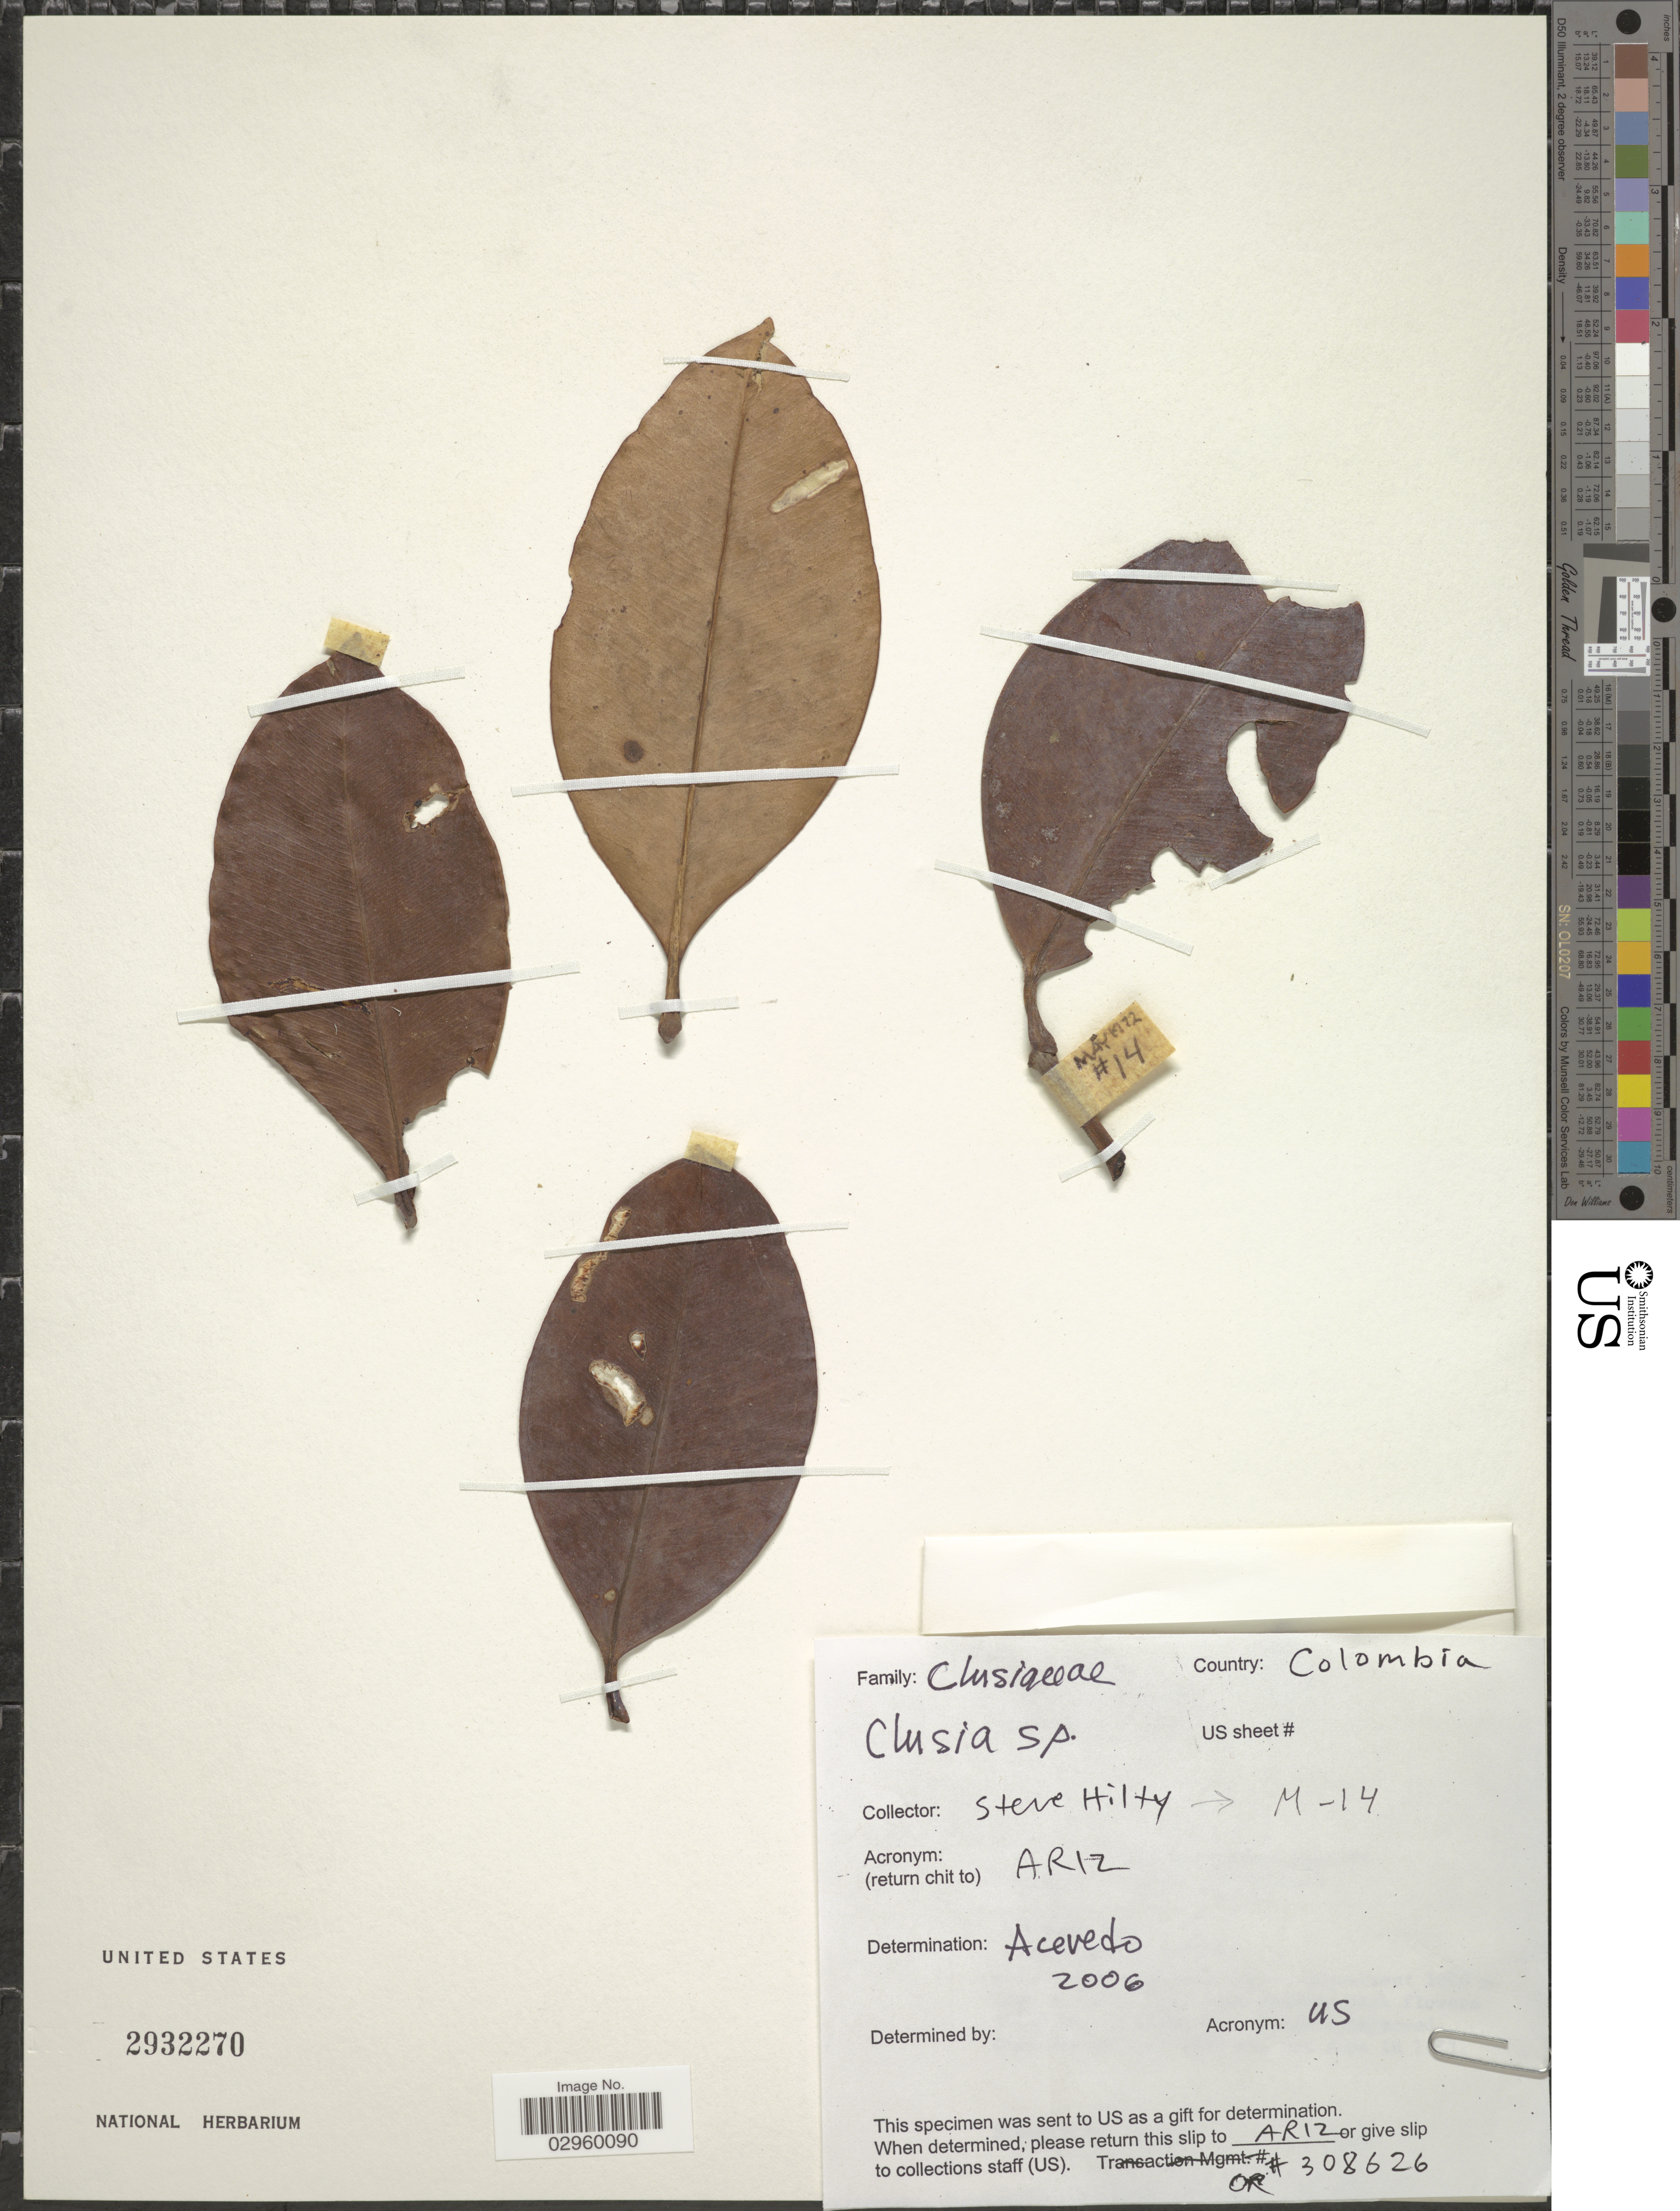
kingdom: Plantae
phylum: Tracheophyta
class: Magnoliopsida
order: Malpighiales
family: Clusiaceae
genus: Clusia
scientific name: Clusia sp.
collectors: S. Hilty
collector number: M-14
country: Colombia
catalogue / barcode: US 2932270